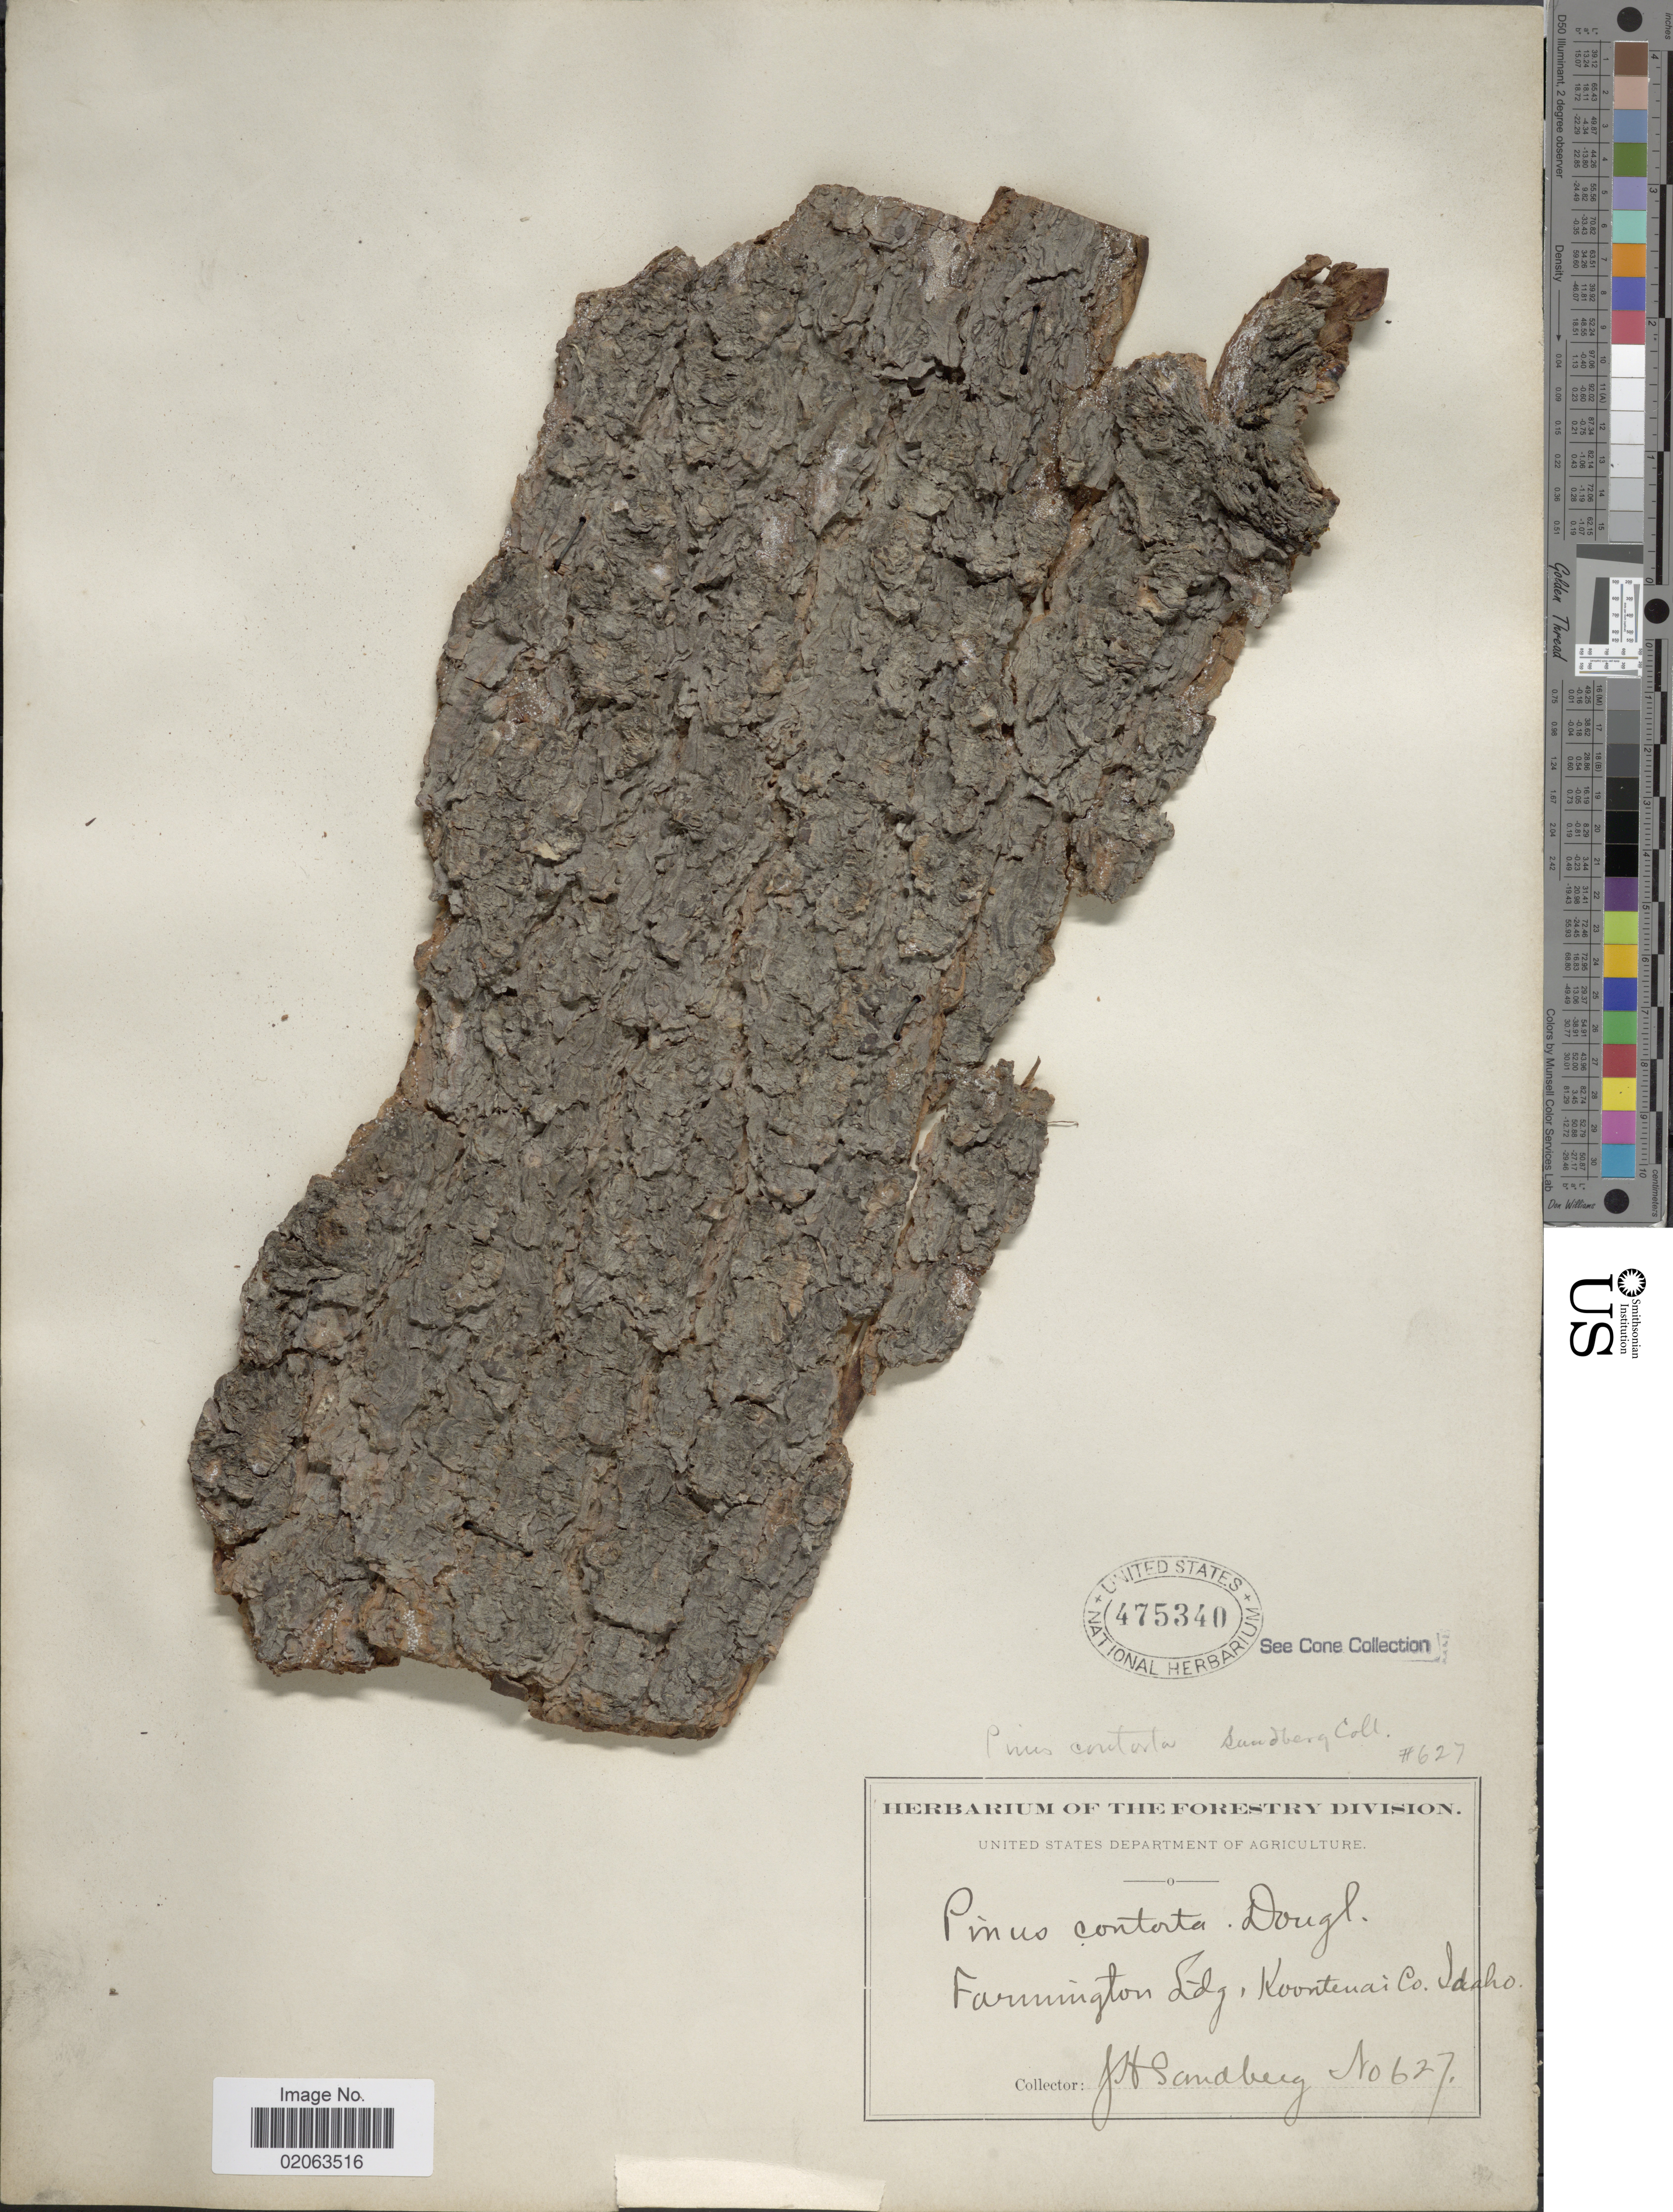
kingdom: Plantae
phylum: Tracheophyta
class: Pinopsida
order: Pinales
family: Pinaceae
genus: Pinus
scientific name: Pinus contorta var. latifolia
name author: Engelm. ex S. Watson in C. King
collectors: J. H. Sandberg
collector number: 627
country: United States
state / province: Idaho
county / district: Kootenai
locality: Farmington Ldg. Koontenai Co. Idaho.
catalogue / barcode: US 475340